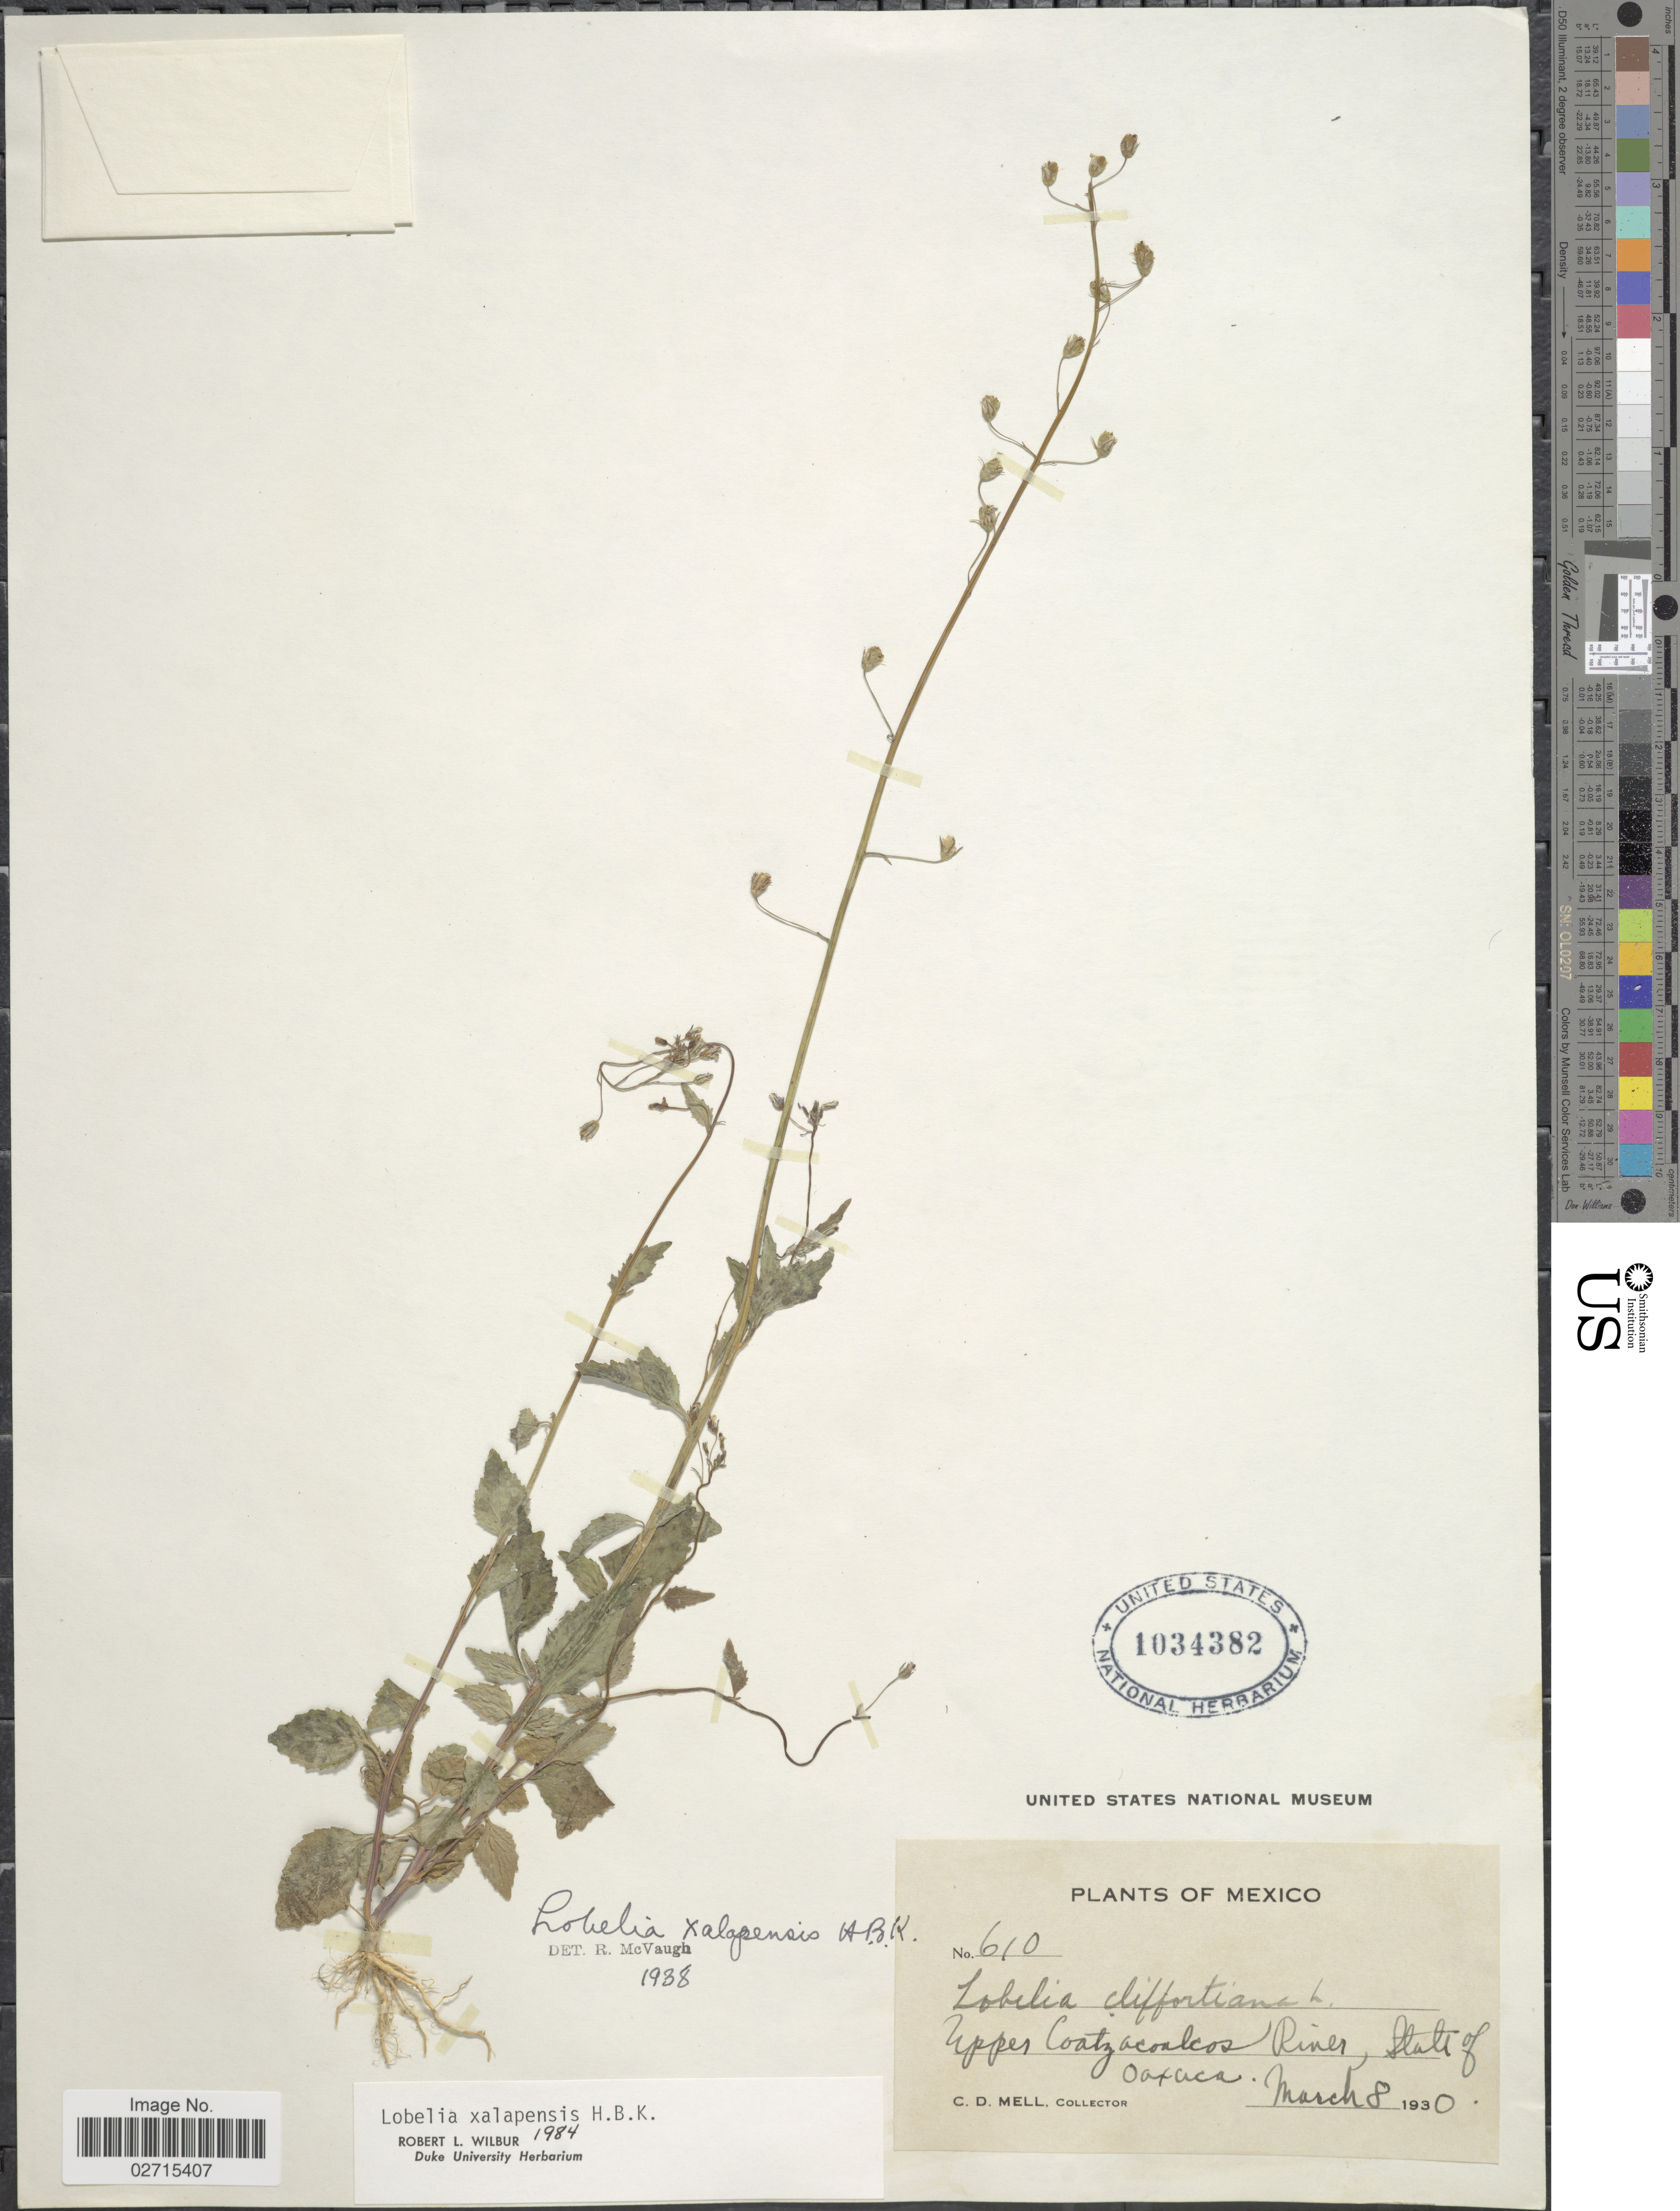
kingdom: Plantae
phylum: Tracheophyta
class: Magnoliopsida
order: Asterales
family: Campanulaceae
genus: Lobelia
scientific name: Lobelia xalapensis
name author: Kunth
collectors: C. D. Mell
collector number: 610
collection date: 1930-03-08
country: Mexico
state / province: Oaxaca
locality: Upper Coatzacoalcos River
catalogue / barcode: US 1034382